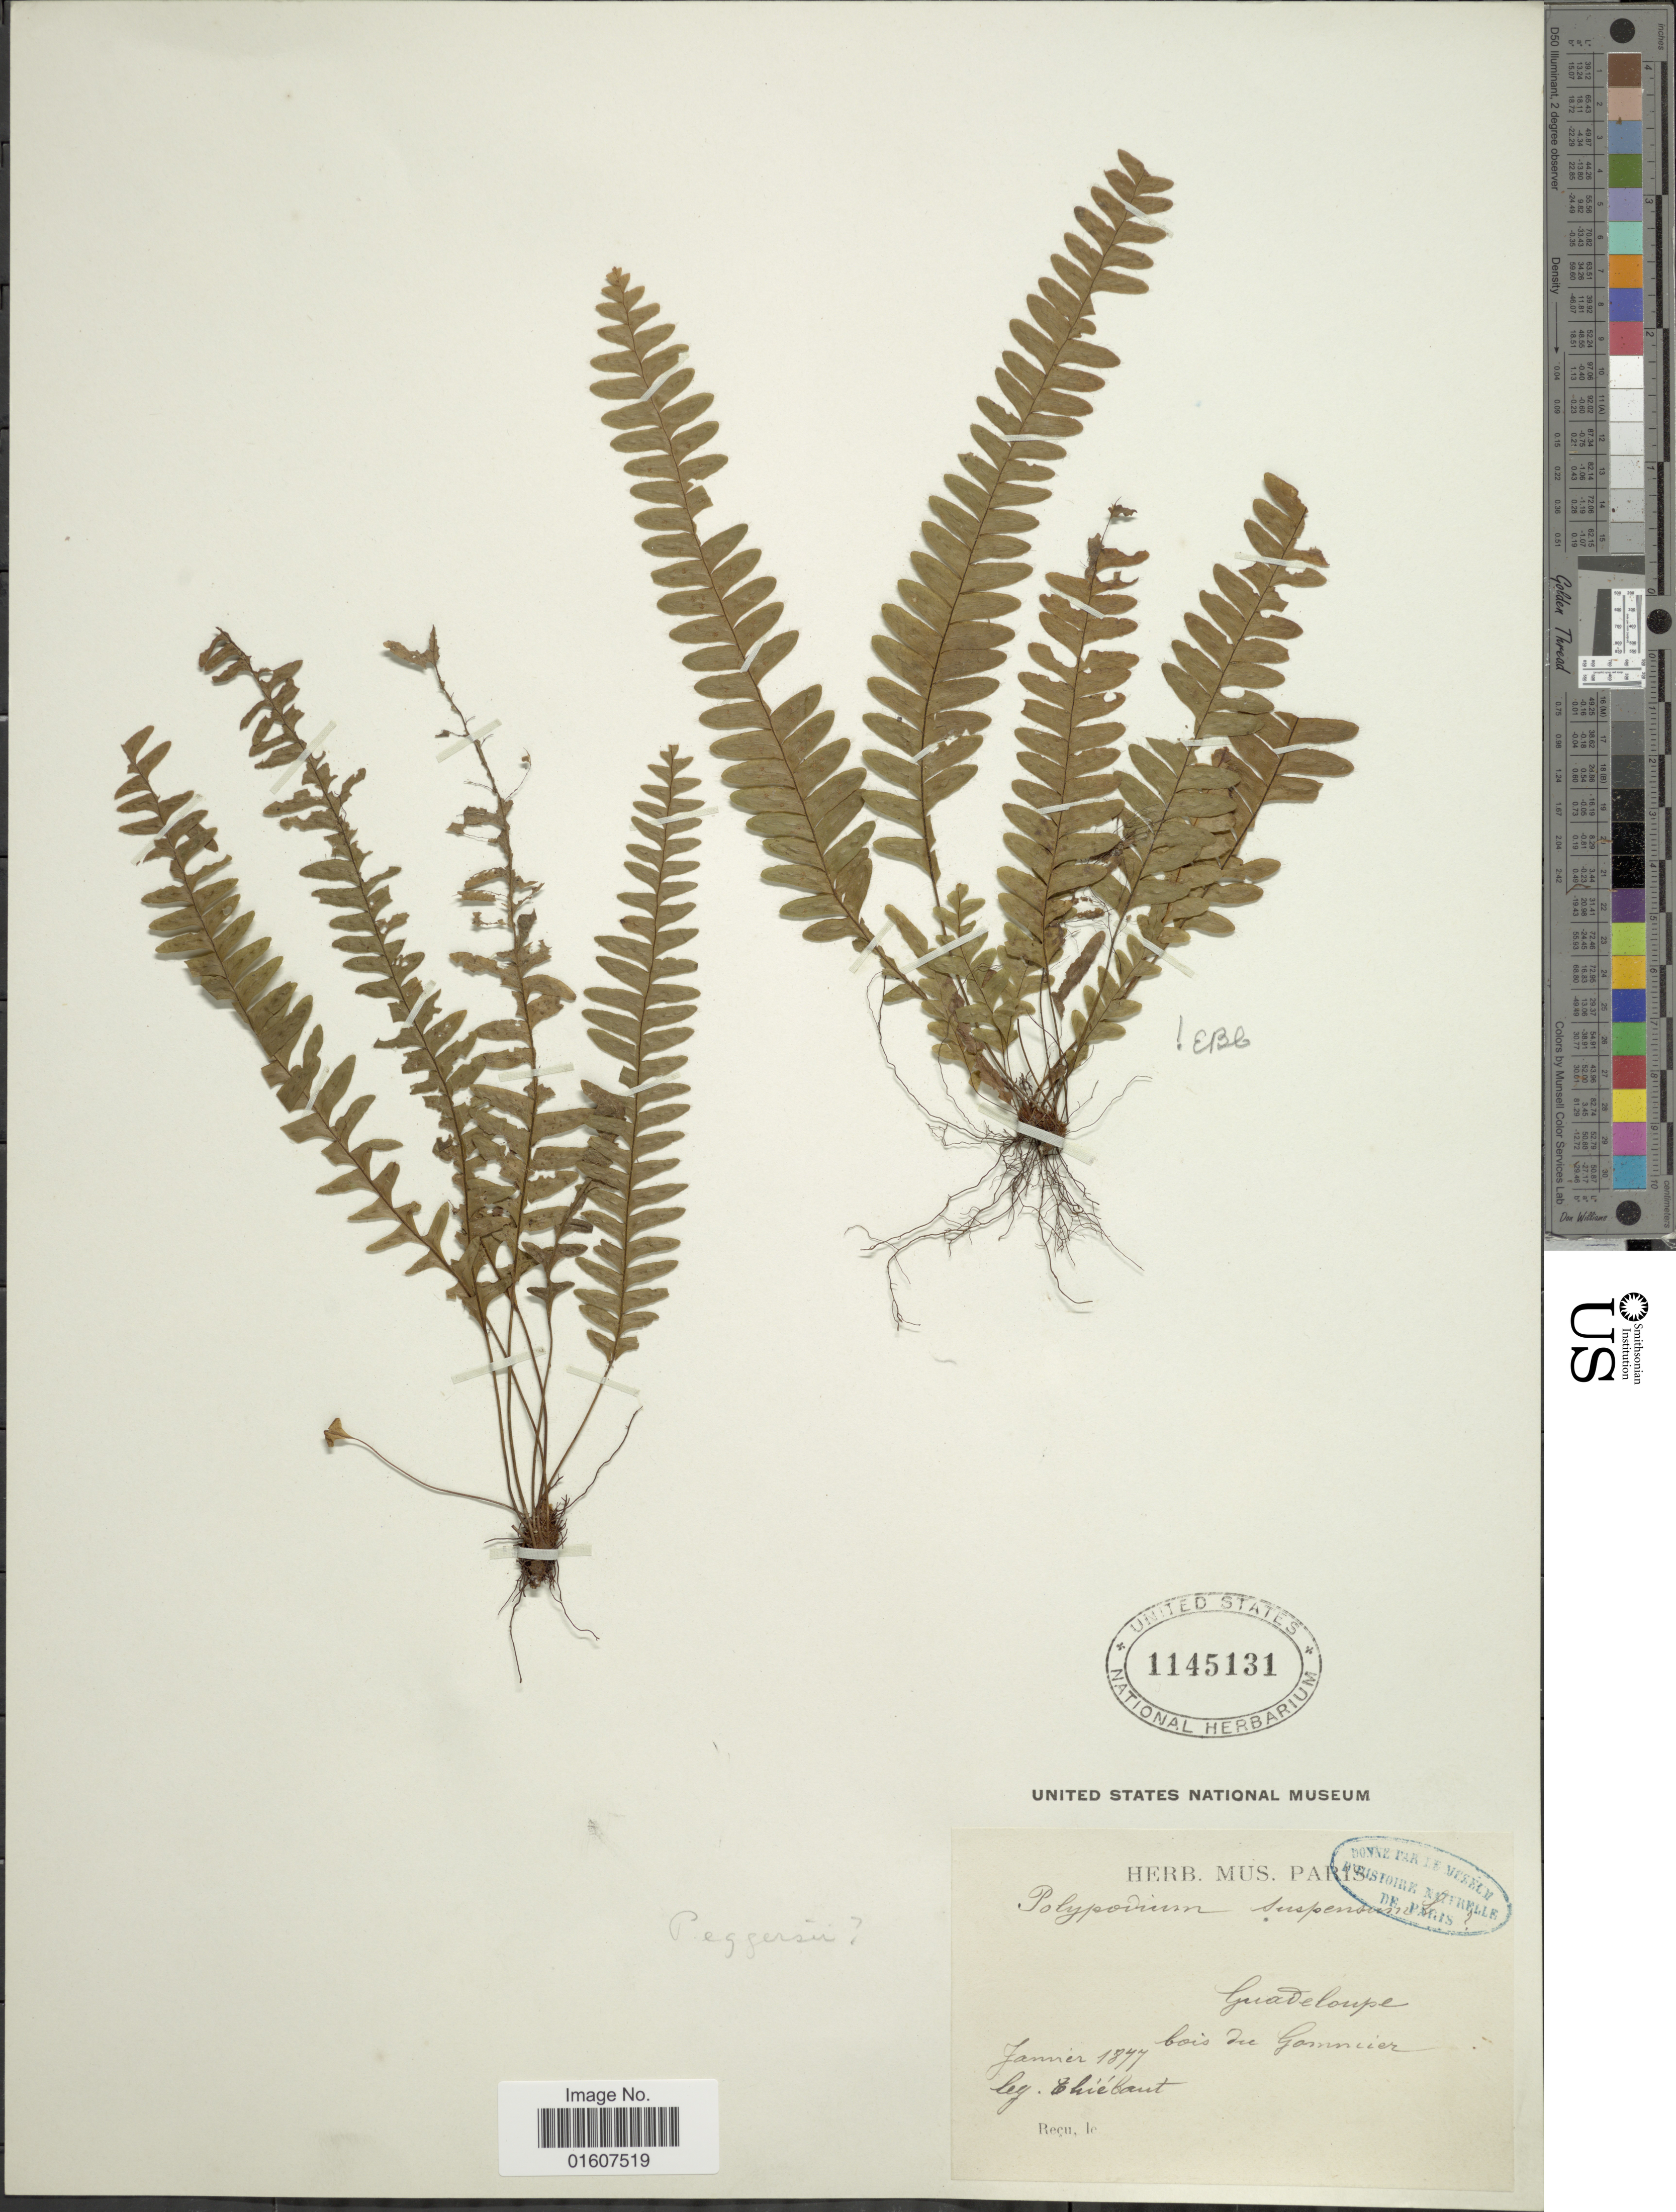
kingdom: Plantae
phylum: Tracheophyta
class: Polypodiopsida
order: Polypodiales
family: Polypodiaceae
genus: Terpsichore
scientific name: Terpsichore eggersii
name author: (Baker ex Hook.) A.R. Sm.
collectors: -. Thiebaut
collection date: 1877-01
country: Guadeloupe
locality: Bois du Gamnier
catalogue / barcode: US 1145131